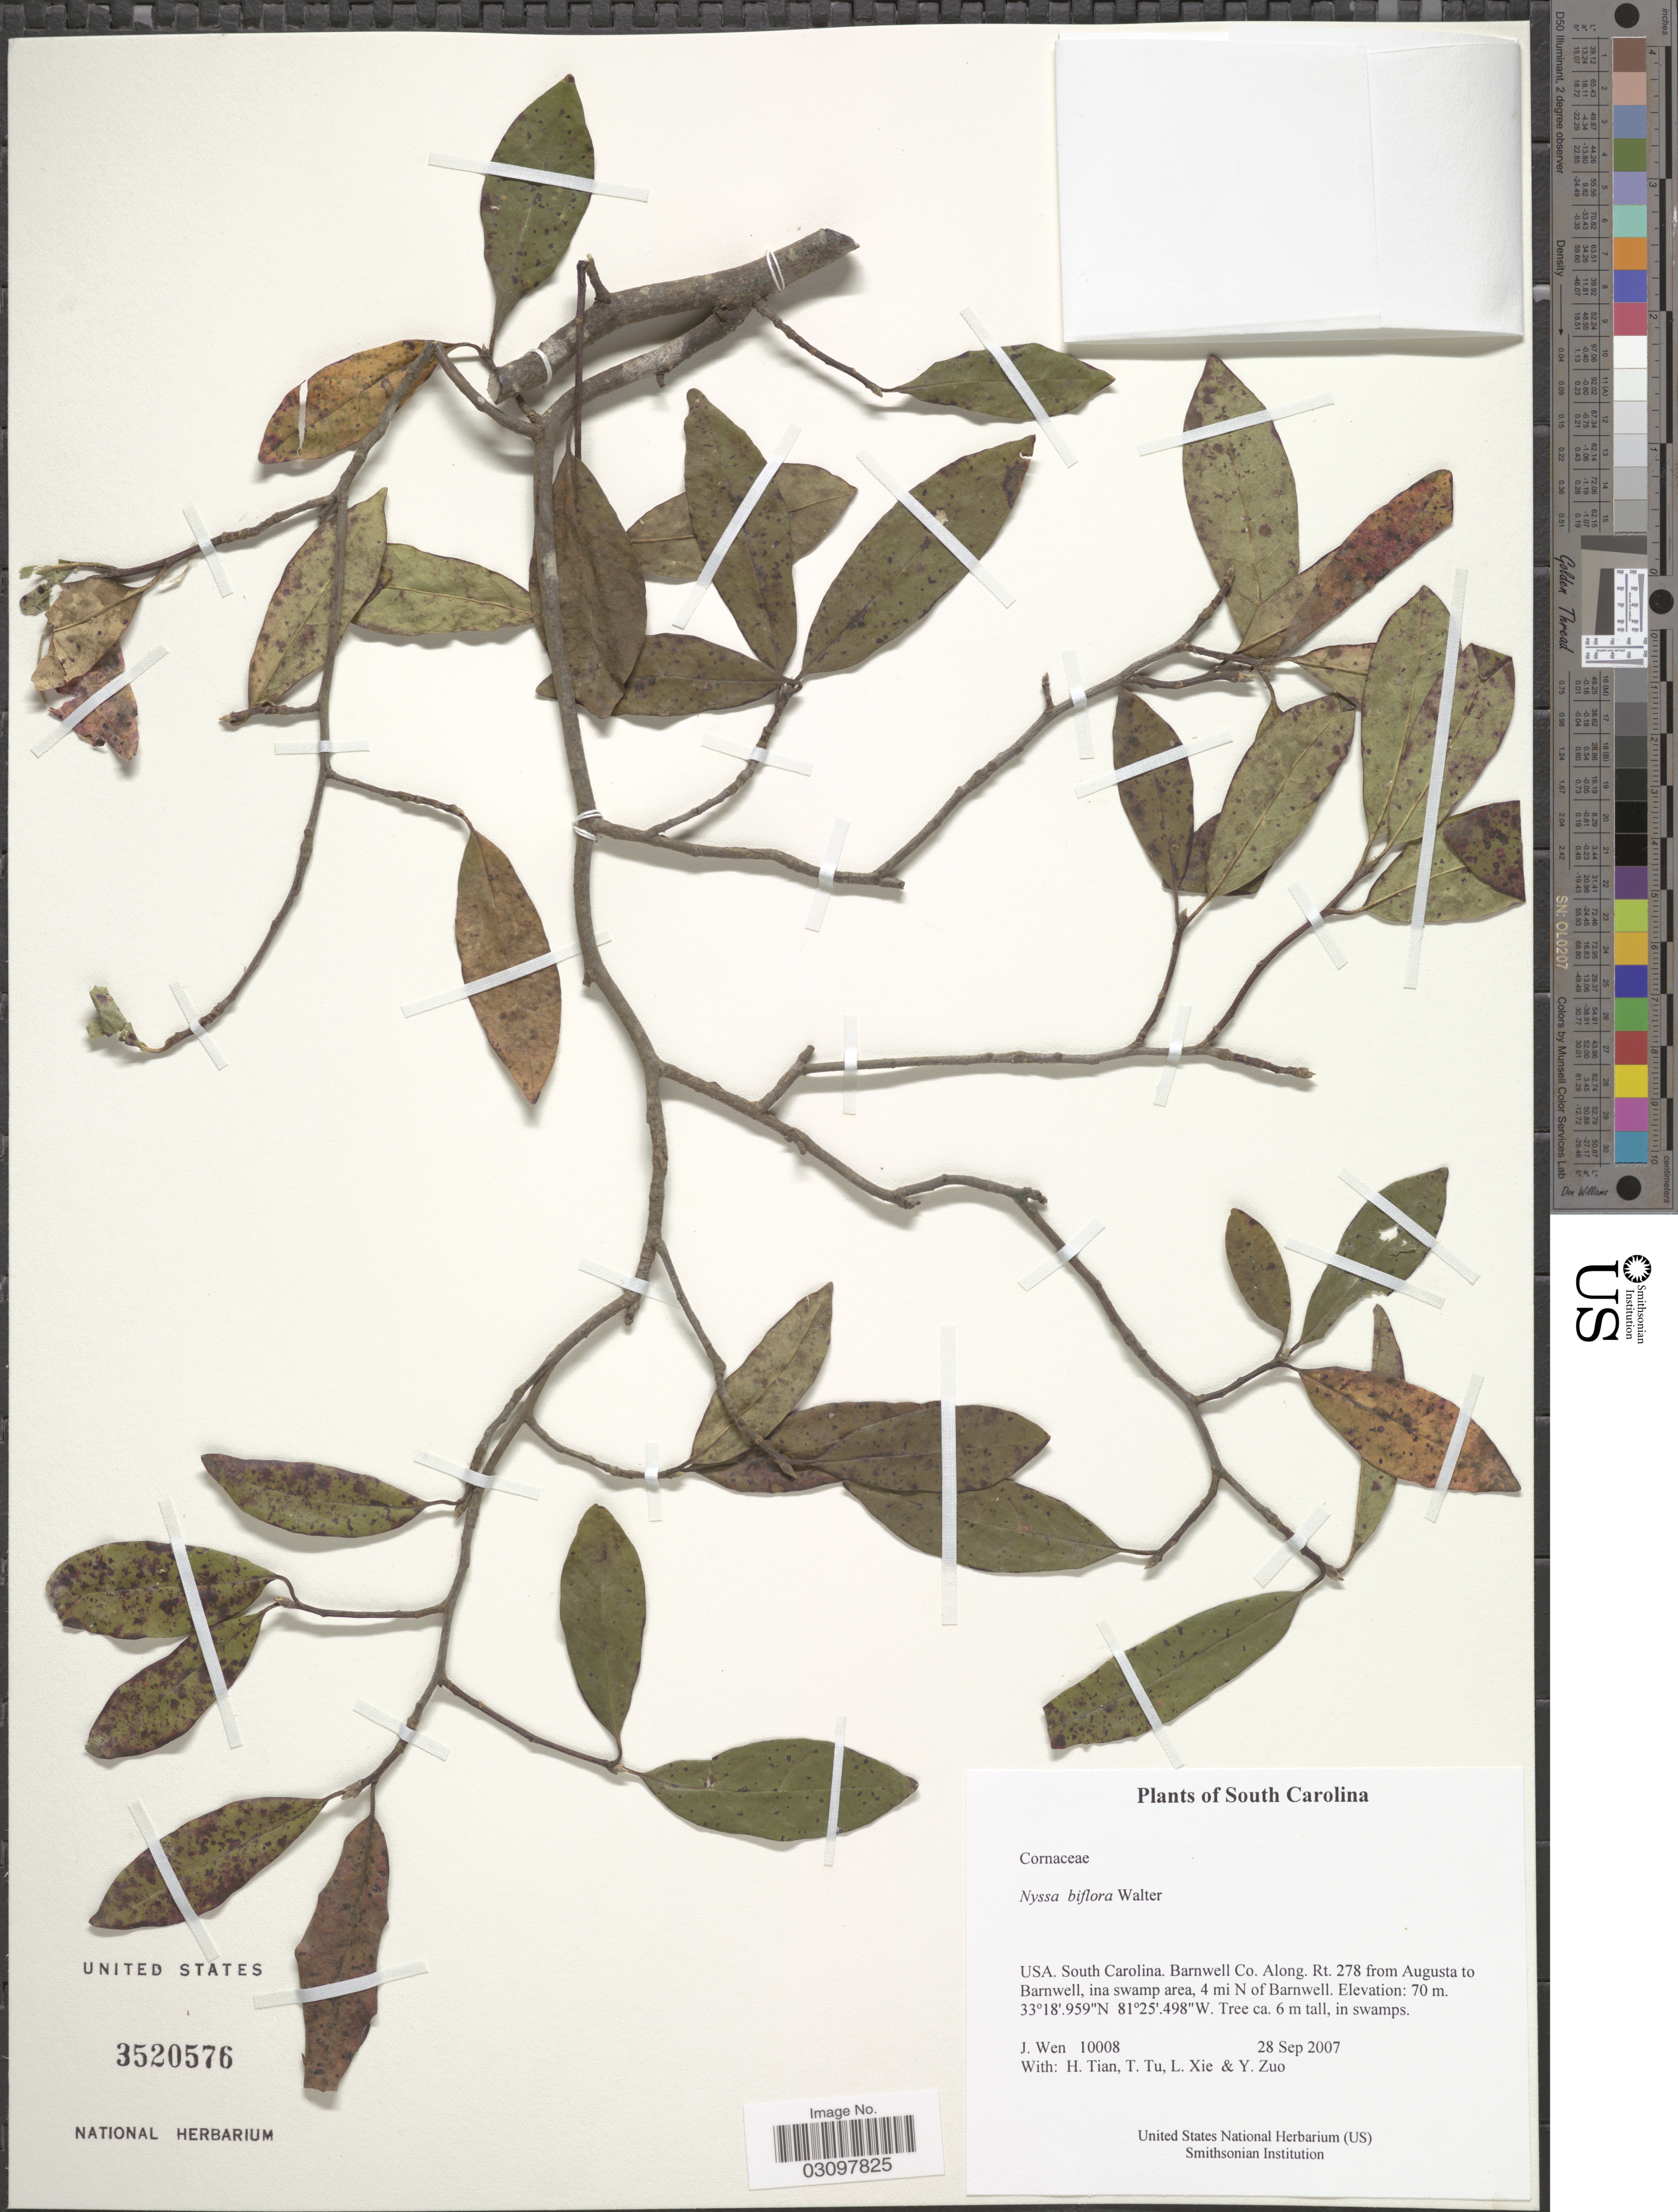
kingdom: Plantae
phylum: Tracheophyta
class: Magnoliopsida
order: Cornales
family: Nyssaceae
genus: Nyssa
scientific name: Nyssa biflora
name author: Walter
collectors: J. Wen, H. Tian, T. Tu, L. Xie & Y. Zuo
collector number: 10008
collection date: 2007-09-28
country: United States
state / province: South Carolina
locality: Barnwell Co. Along. Rt. 278 from Augusta to Barnwell, ina swamp area, 4 mi N of Barnwell.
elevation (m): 70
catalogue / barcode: US 3520576